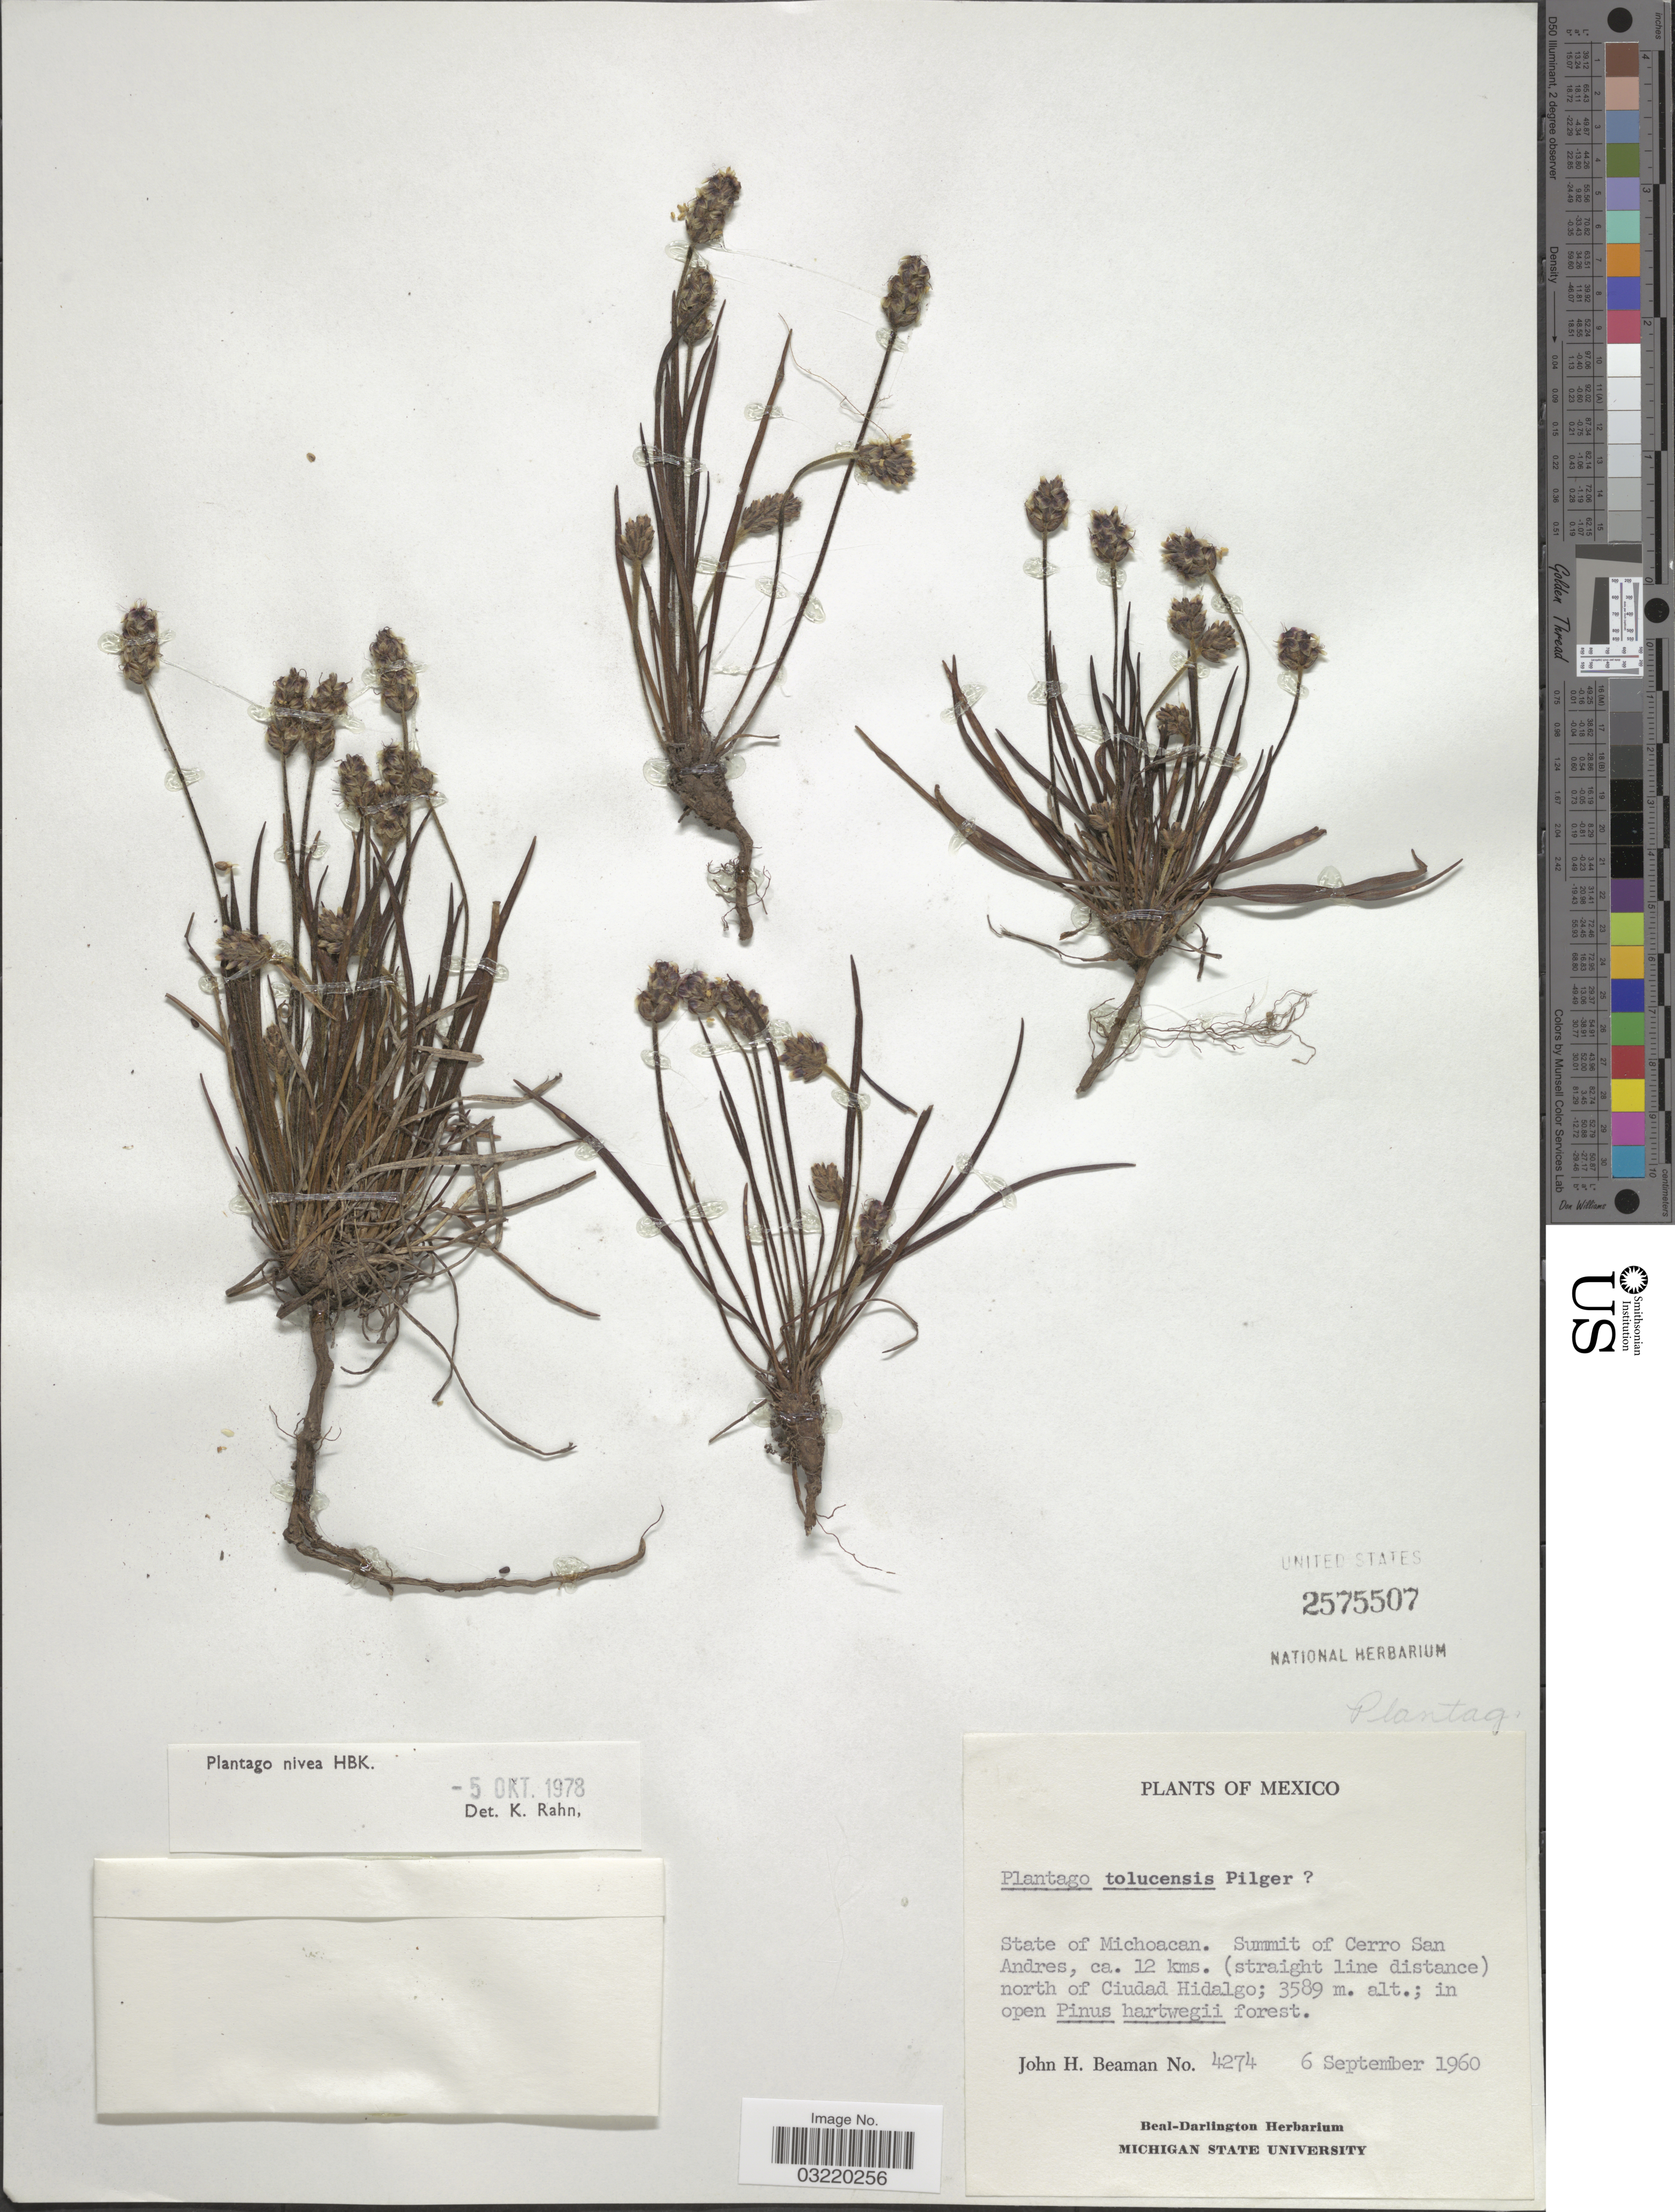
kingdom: Plantae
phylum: Tracheophyta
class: Magnoliopsida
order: Lamiales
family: Plantaginaceae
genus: Plantago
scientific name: Plantago nivea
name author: Kunth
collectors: J. H. Beaman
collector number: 4274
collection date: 1960-09-06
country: Mexico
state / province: Michoacán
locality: Summit of Cerro San Andres, ca. 12 kms. (straight line distace) north of Ciudad Hidalgo.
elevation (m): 3589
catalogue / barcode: US 2575507